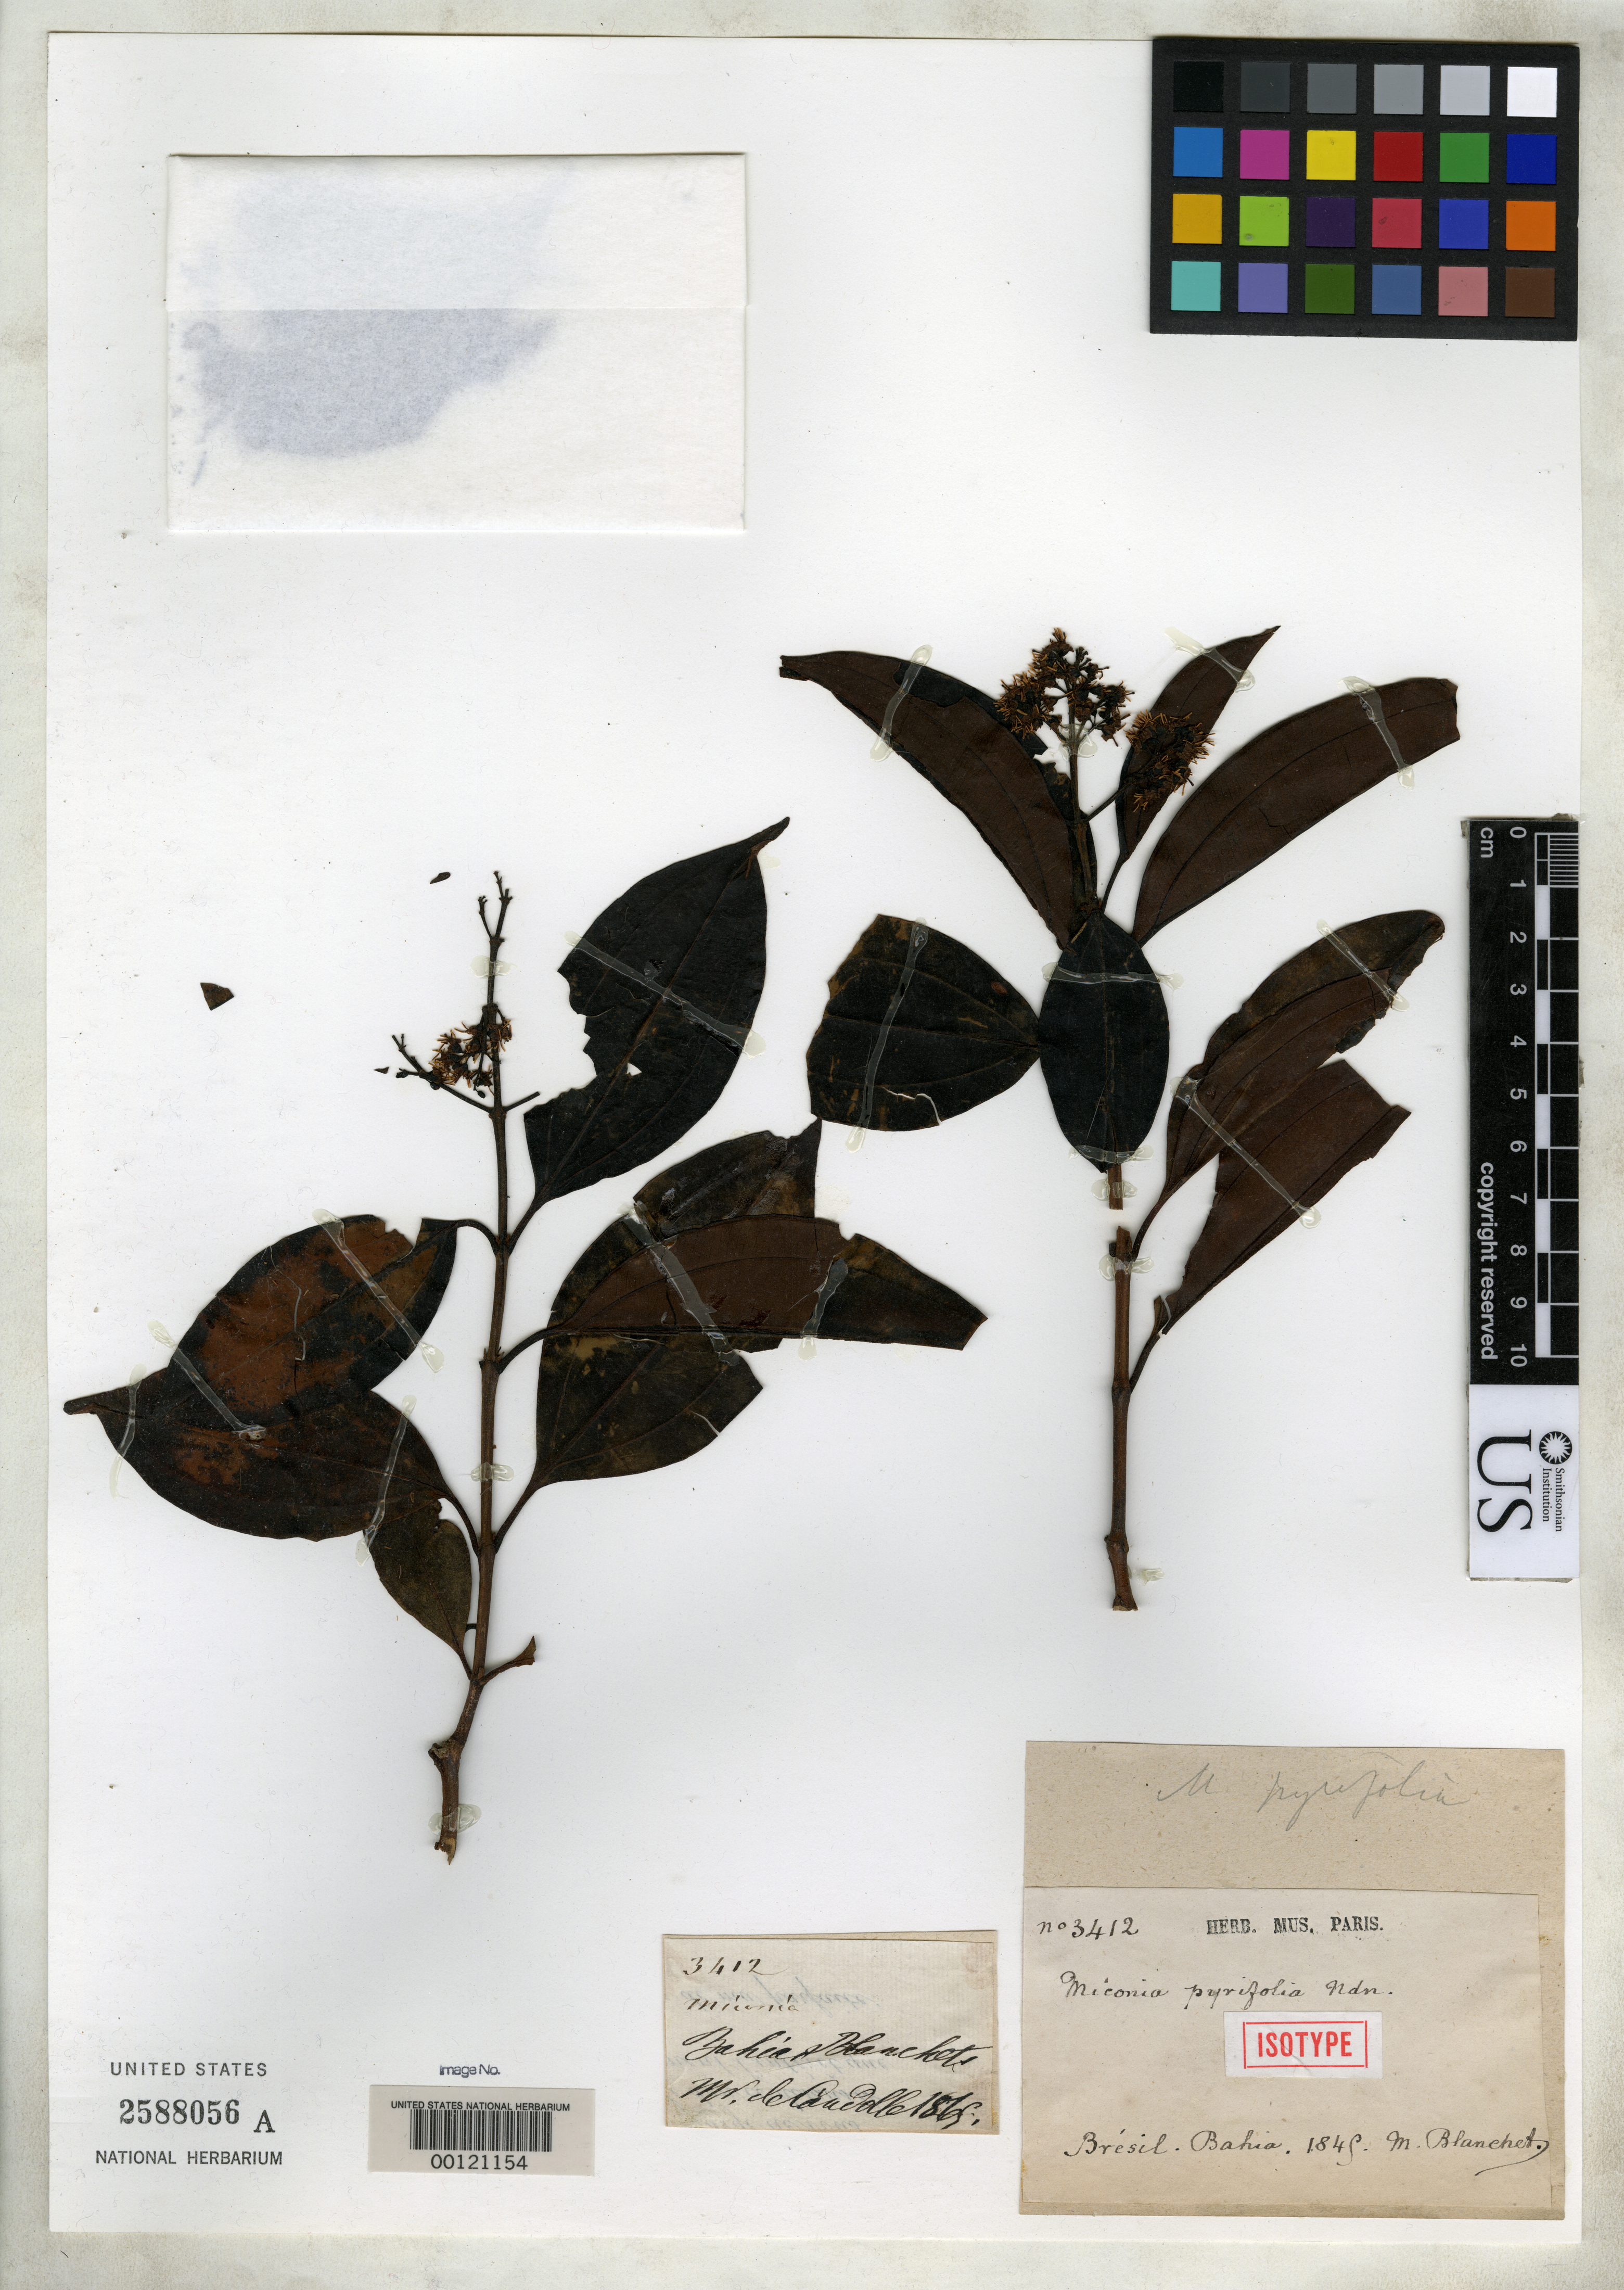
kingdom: Plantae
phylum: Tracheophyta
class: Magnoliopsida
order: Myrtales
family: Melastomataceae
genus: Miconia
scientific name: Miconia pyrifolia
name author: Naudin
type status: Isotype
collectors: J. Blanchet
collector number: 3412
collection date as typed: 1845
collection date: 1845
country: Brazil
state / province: Bahia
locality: North of Esplanda city on road to Jaquera.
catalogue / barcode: US 2588056A